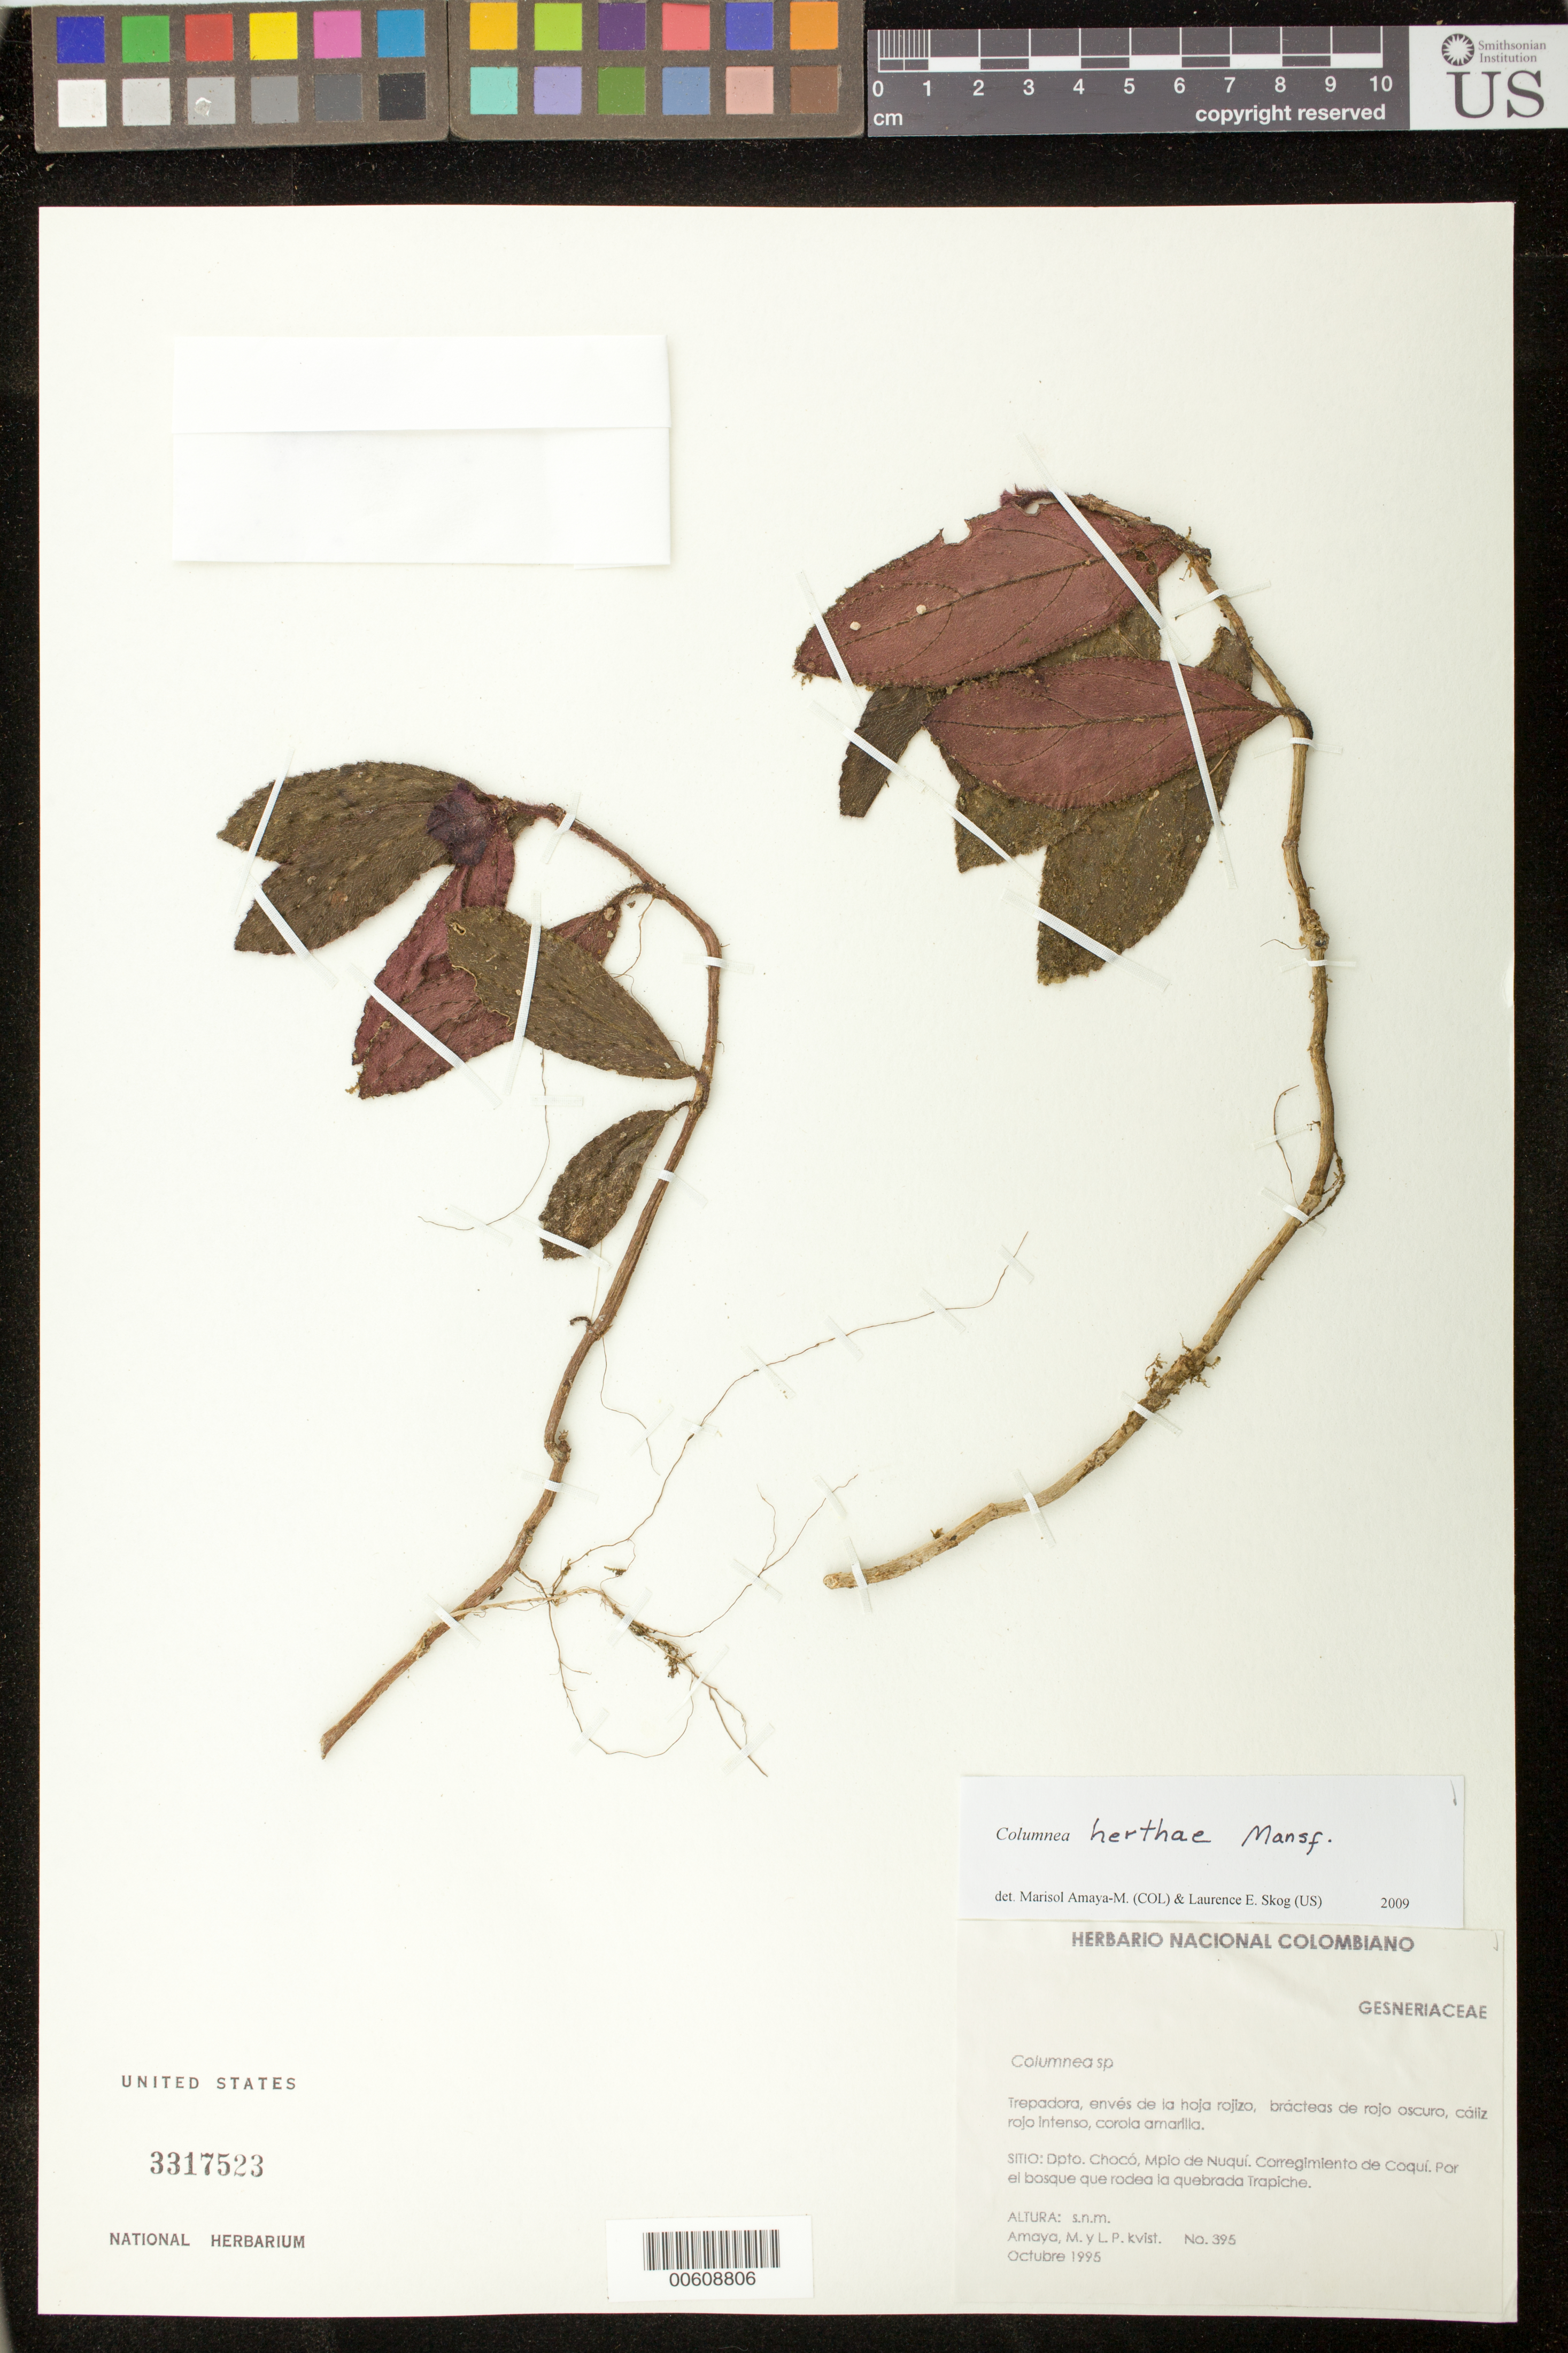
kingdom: Plantae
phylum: Tracheophyta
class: Magnoliopsida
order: Lamiales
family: Gesneriaceae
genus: Columnea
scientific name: Columnea herthae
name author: Mansf.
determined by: Amaya-Márquez, M.; Skog, Laurence E.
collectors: M. Amaya & L. P. Kvist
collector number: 395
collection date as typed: Oct 1995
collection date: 1995-10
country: Colombia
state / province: Chocó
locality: Mpio. de Nuquí; Corregimiento de Coquí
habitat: Por el bosque que rodea la quebrada Trapiche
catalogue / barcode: US 3317523